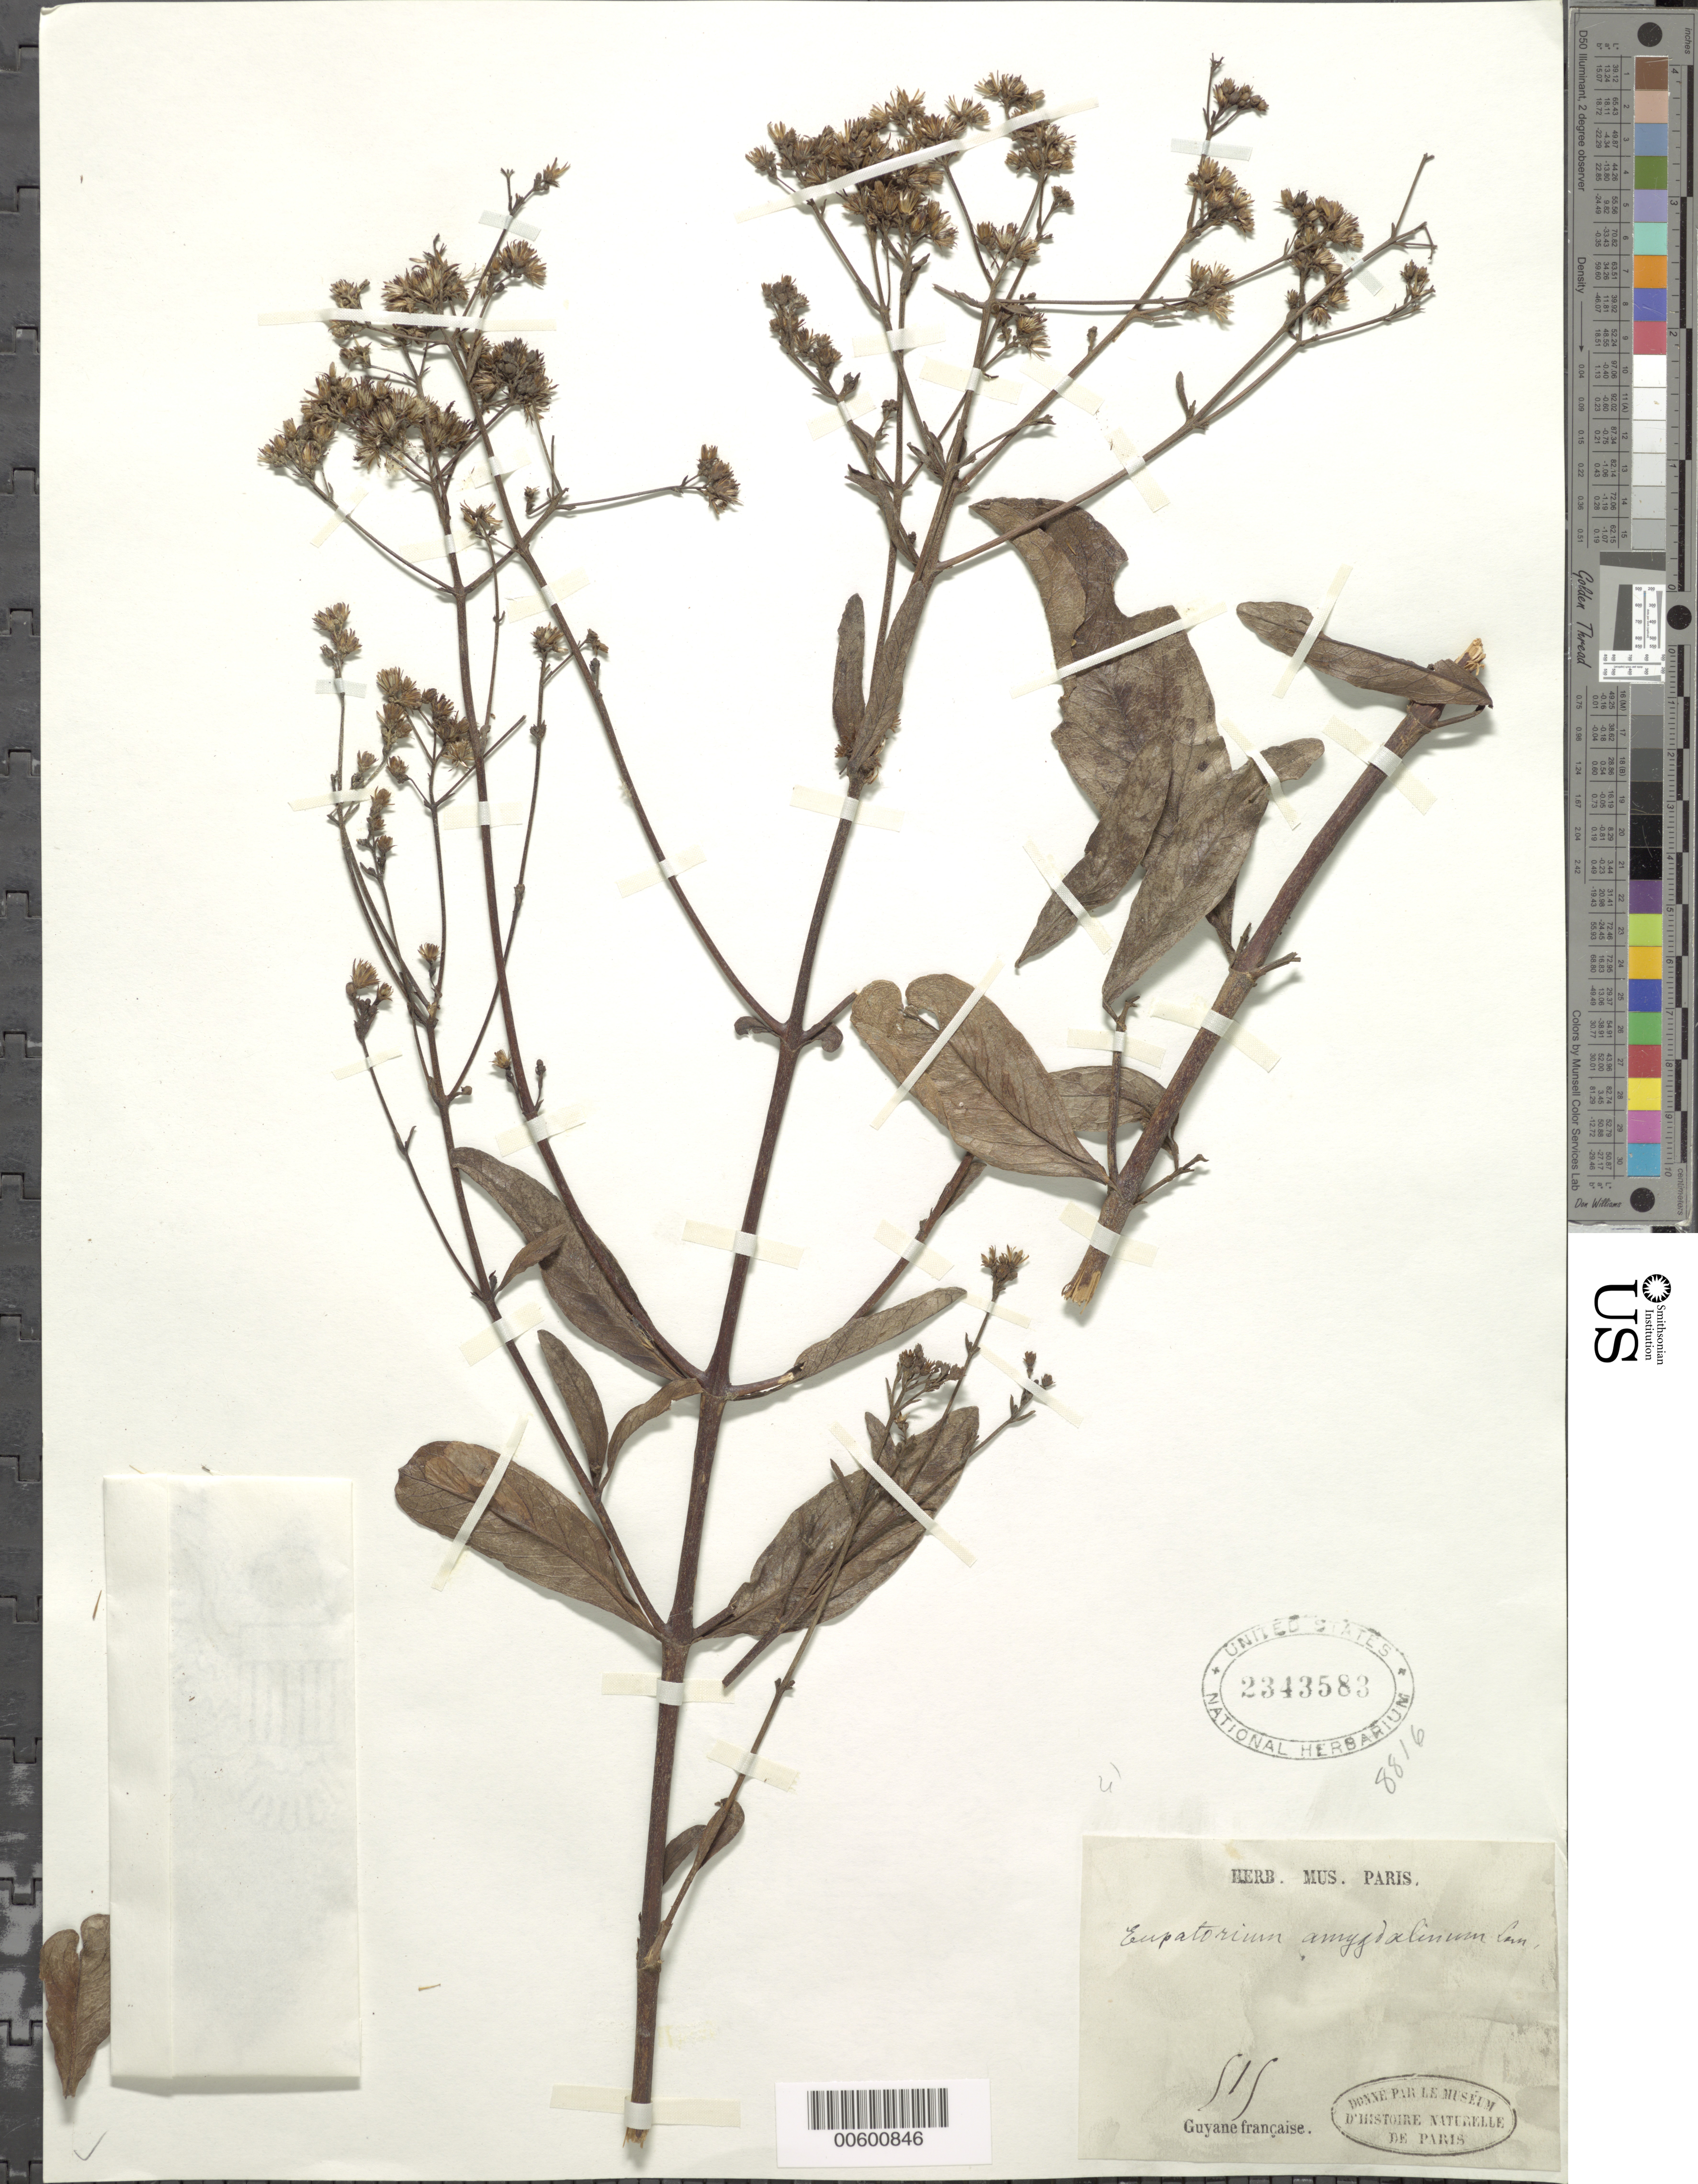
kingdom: Plantae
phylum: Tracheophyta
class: Magnoliopsida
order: Asterales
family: Asteraceae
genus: Ayapana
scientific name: Ayapana amygdalina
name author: (Lam.) R.M. King & H. Rob.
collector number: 515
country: French Guiana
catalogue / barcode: US 2343583